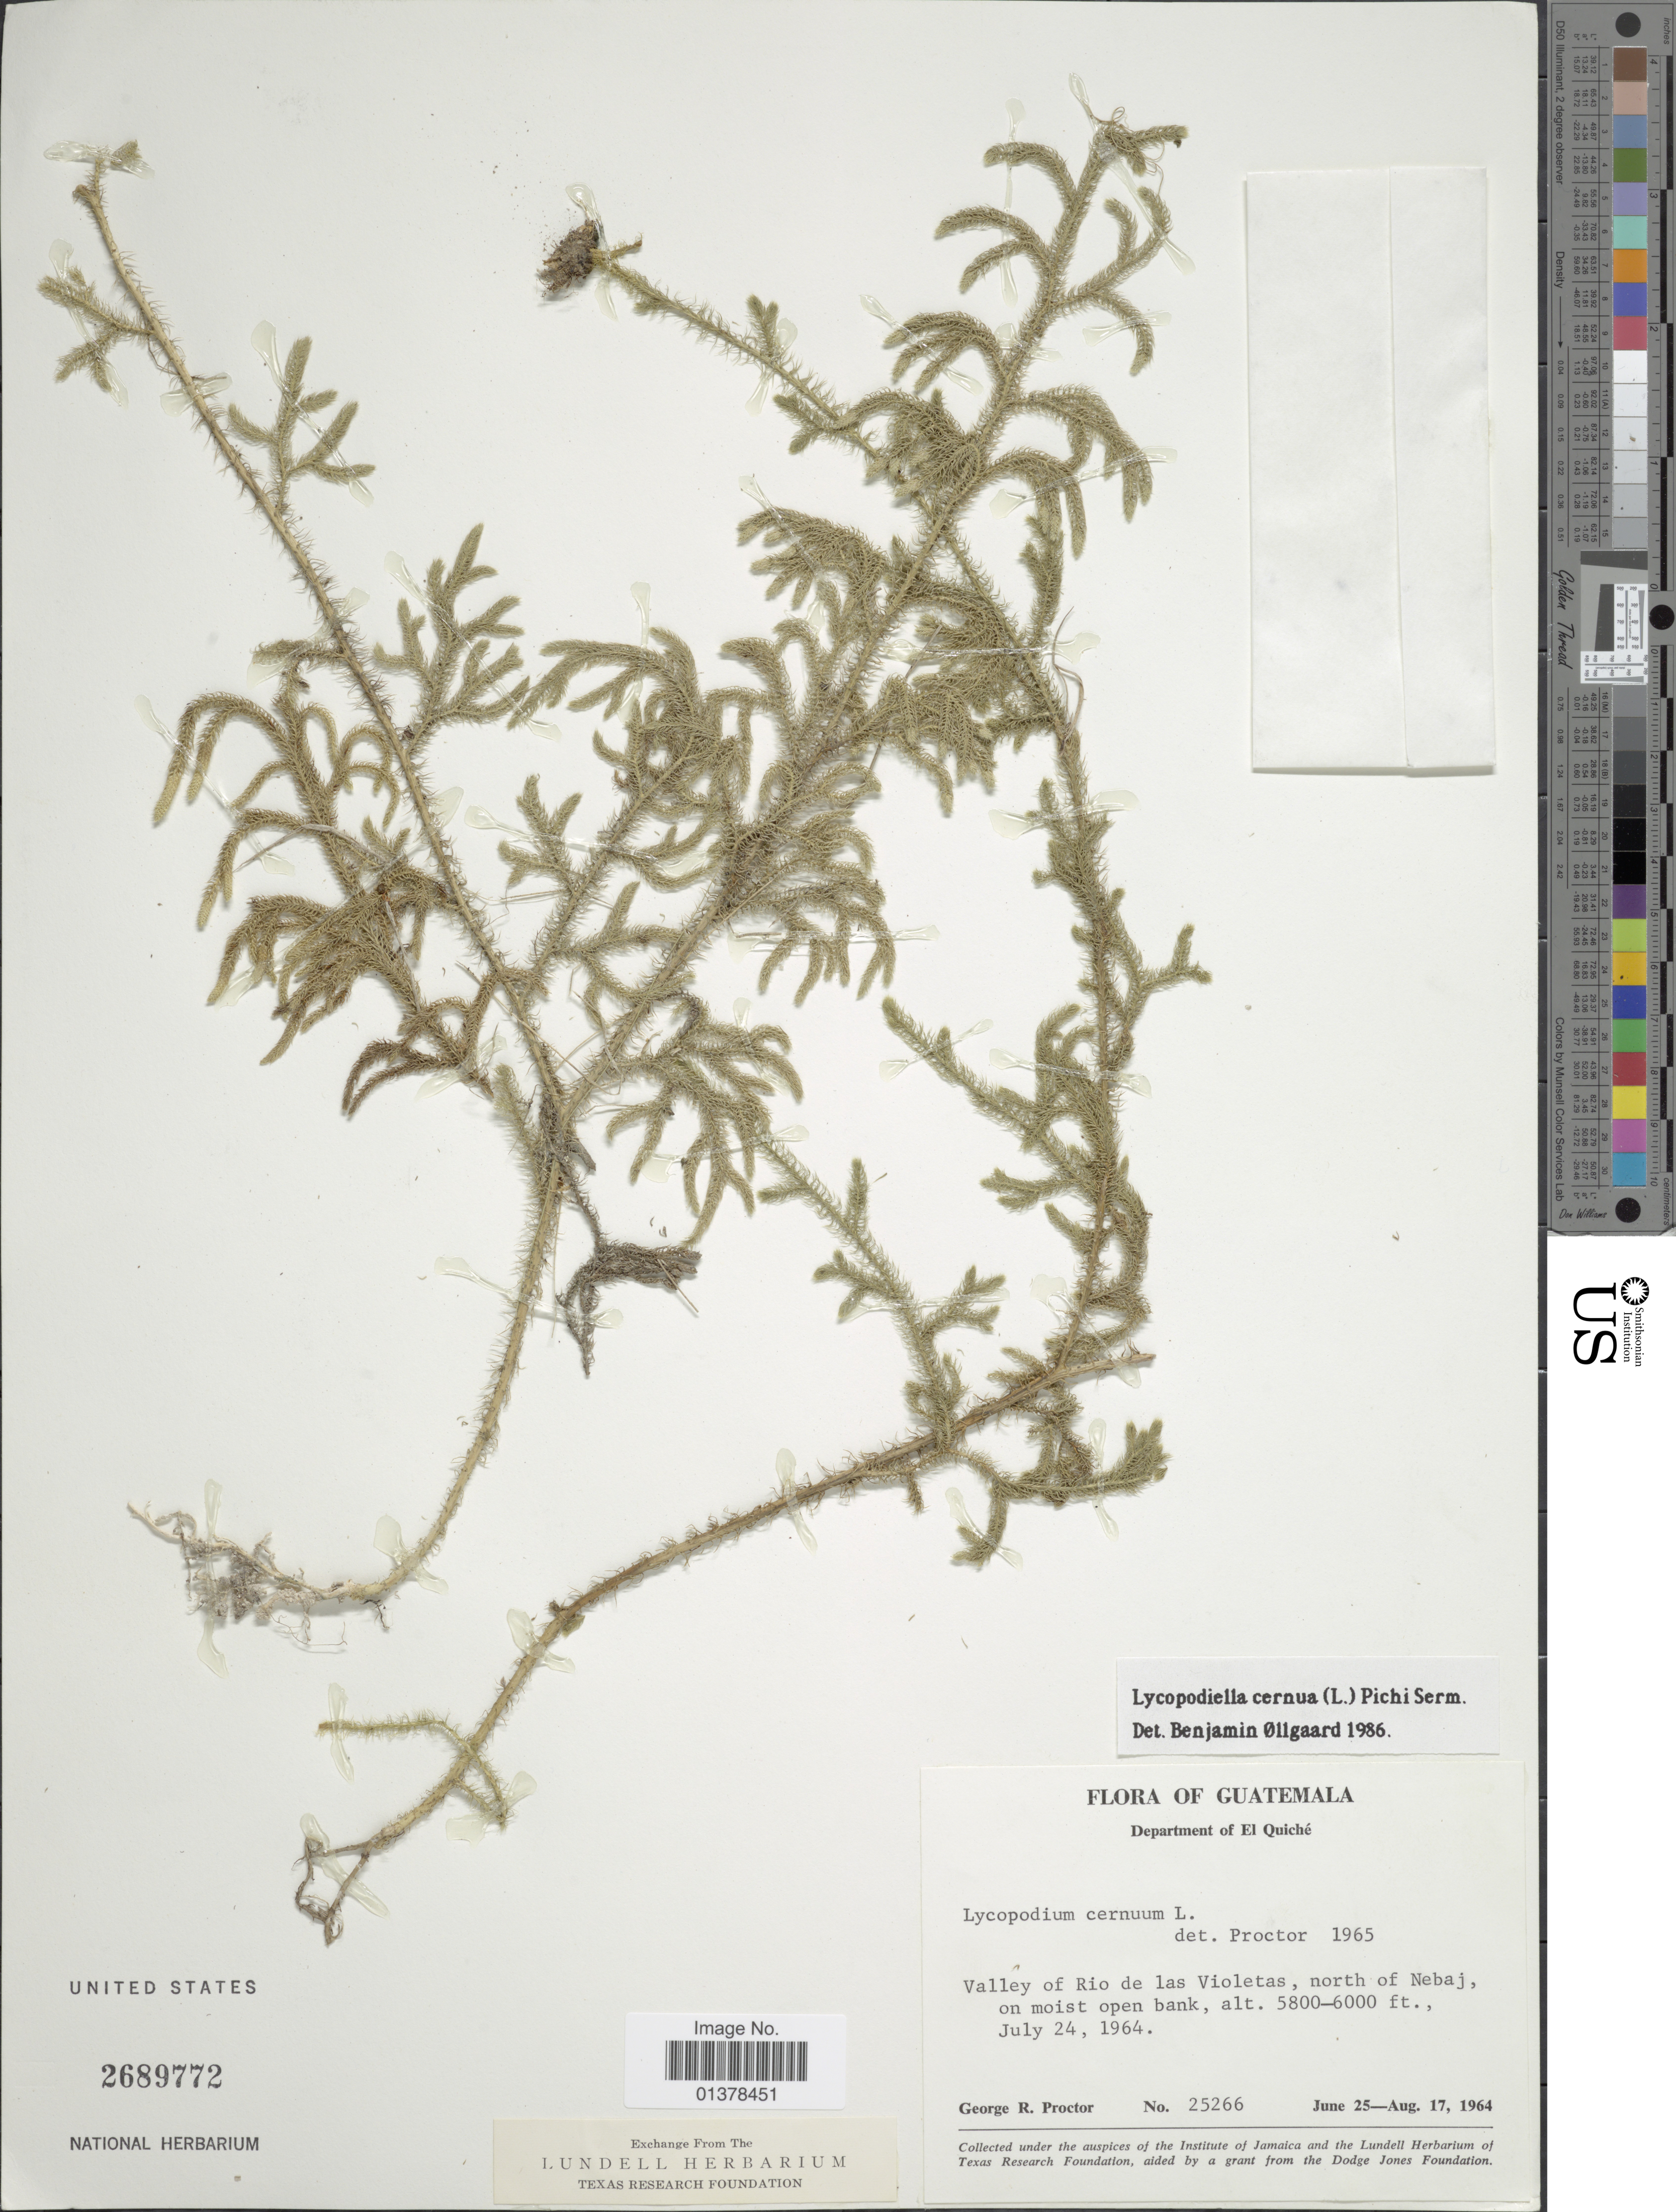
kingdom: Plantae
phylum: Tracheophyta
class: Lycopodiopsida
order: Lycopodiales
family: Lycopodiaceae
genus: Palhinhaea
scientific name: Palhinhaea cernua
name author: (L.) Vasc. & Franco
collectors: G. R. Proctor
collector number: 25266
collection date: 1964-06-25/1964-08-17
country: Guatemala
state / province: El Quiché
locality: Valley of Rio de las Violetas, north of Nebaj, on moist open bank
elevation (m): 1768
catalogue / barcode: US 2689772